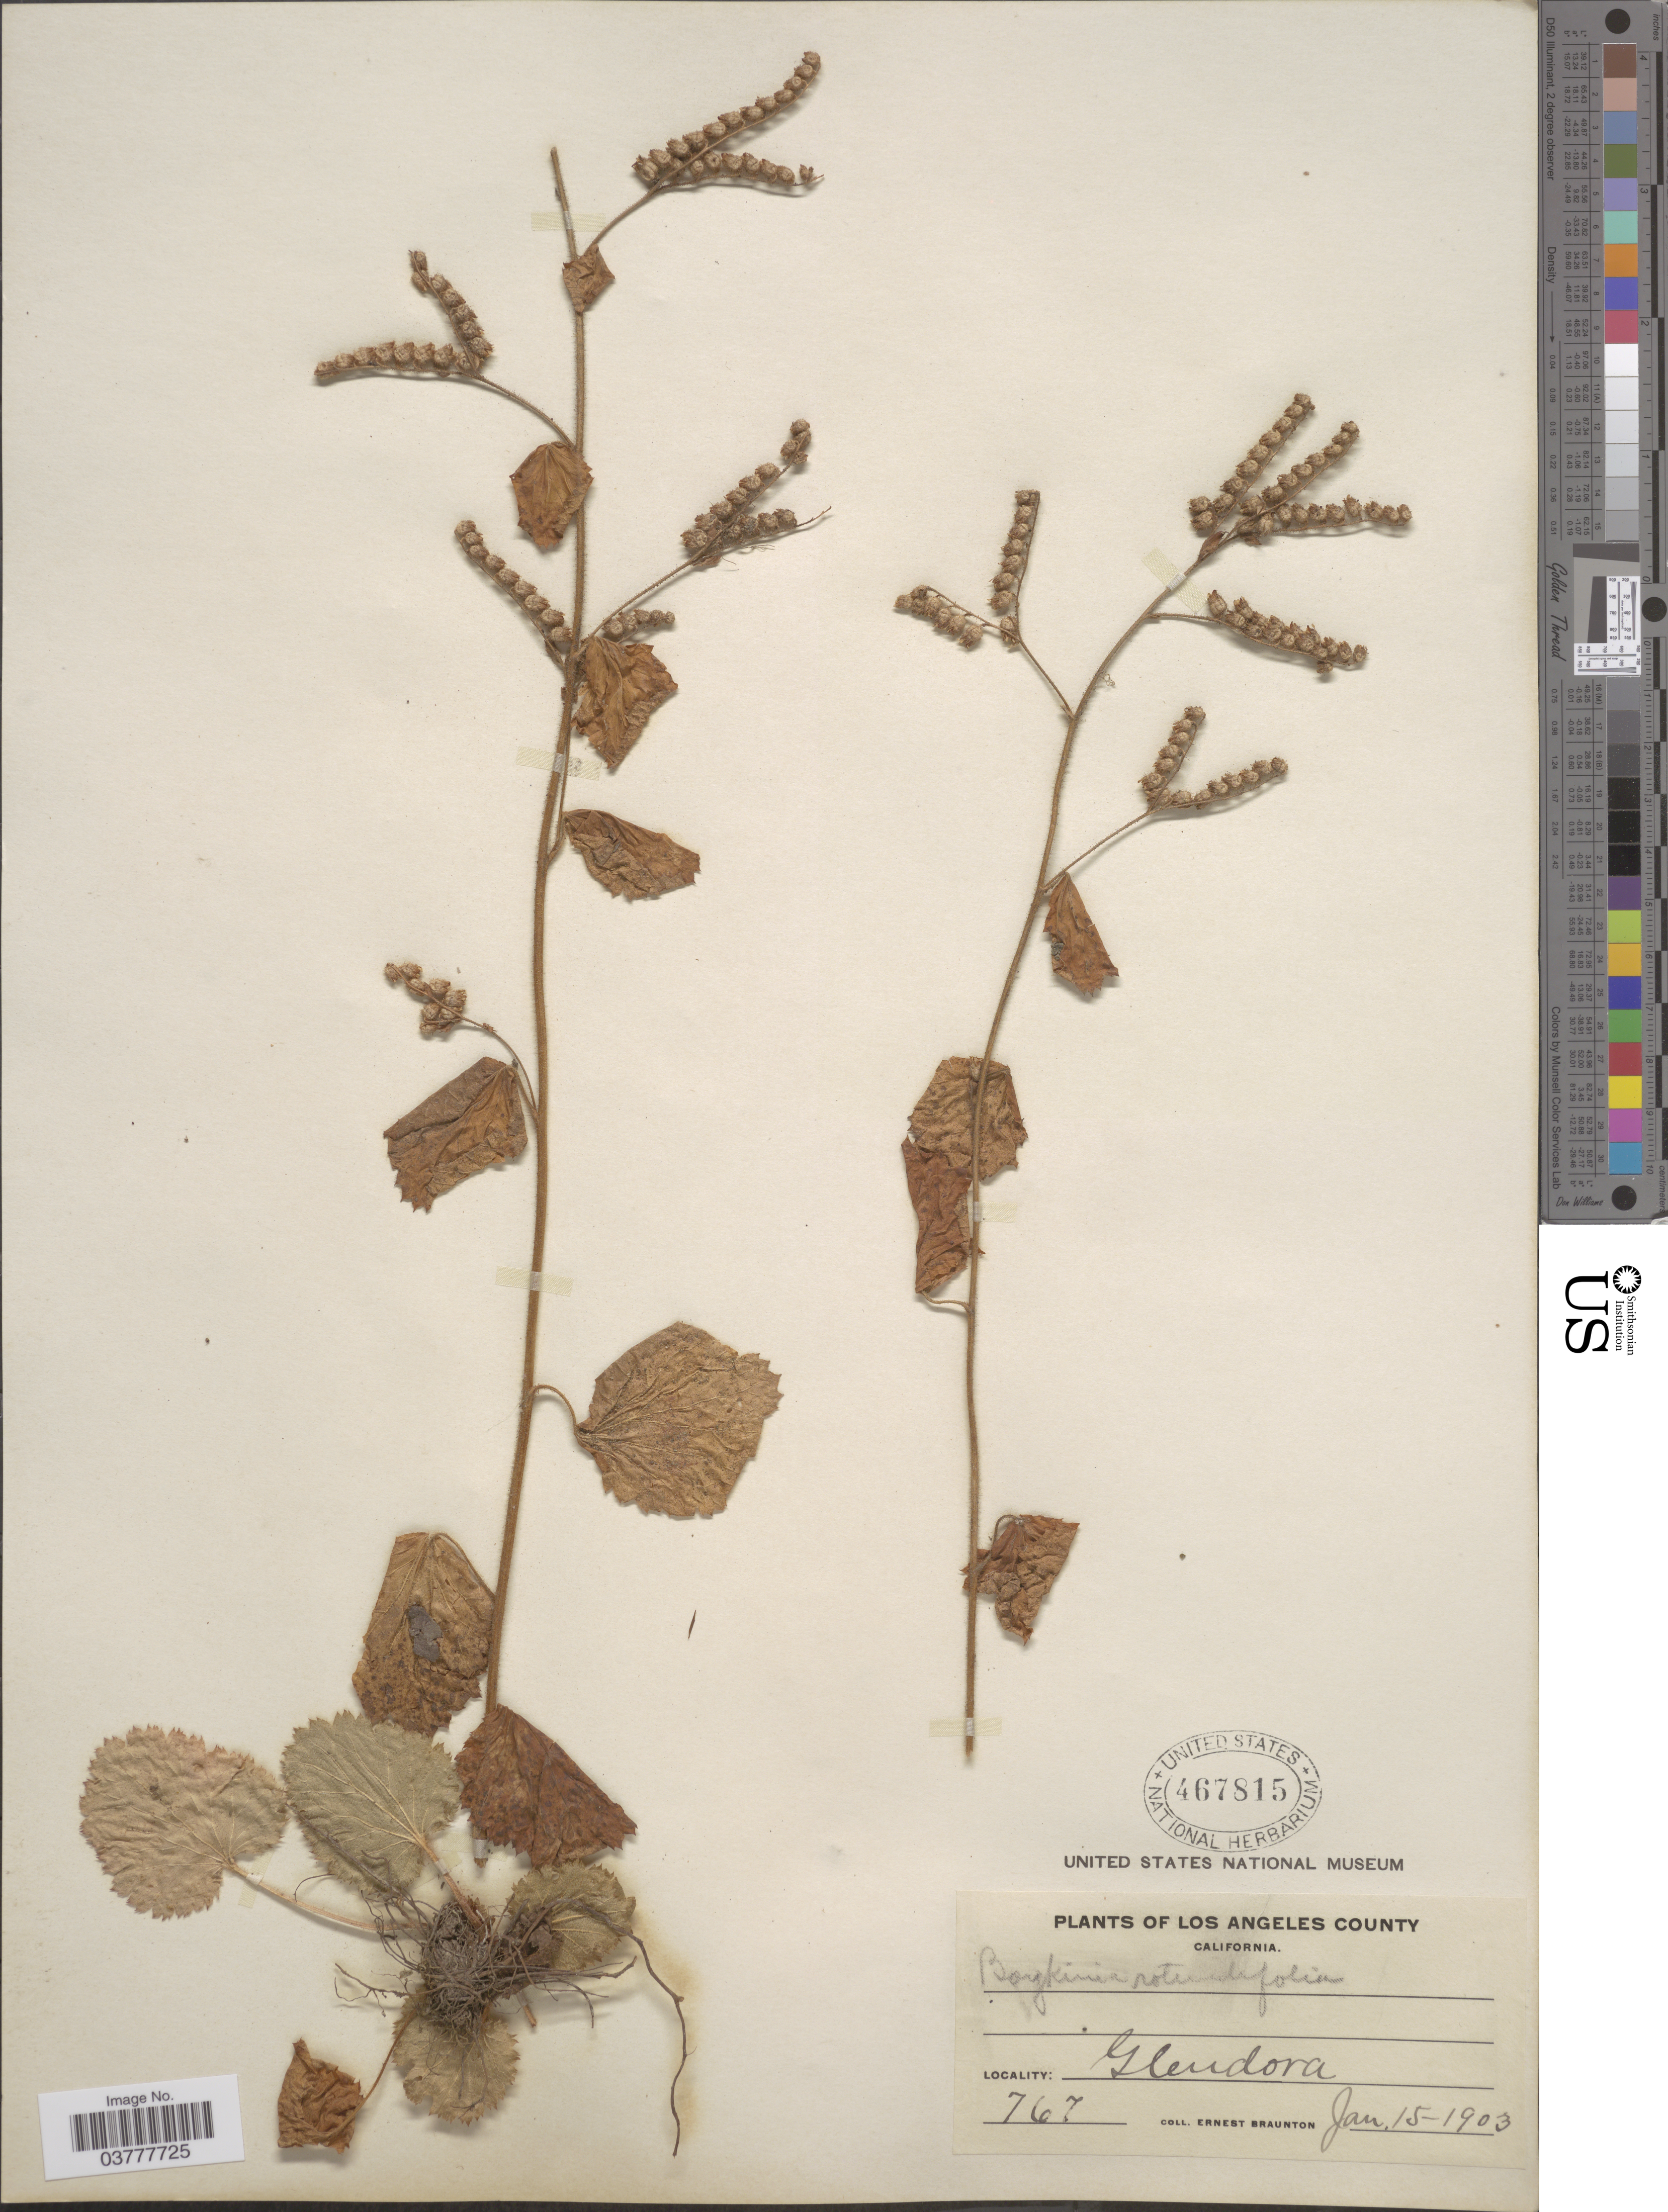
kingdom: Plantae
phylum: Tracheophyta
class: Magnoliopsida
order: Saxifragales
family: Saxifragaceae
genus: Boykinia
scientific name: Boykinia rotundifolia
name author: Parry ex A. Gray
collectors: E. Braunton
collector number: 767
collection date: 1903-01-15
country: United States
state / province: California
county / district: Los Angeles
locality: Los Angeles County. Glendora.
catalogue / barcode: US 467815